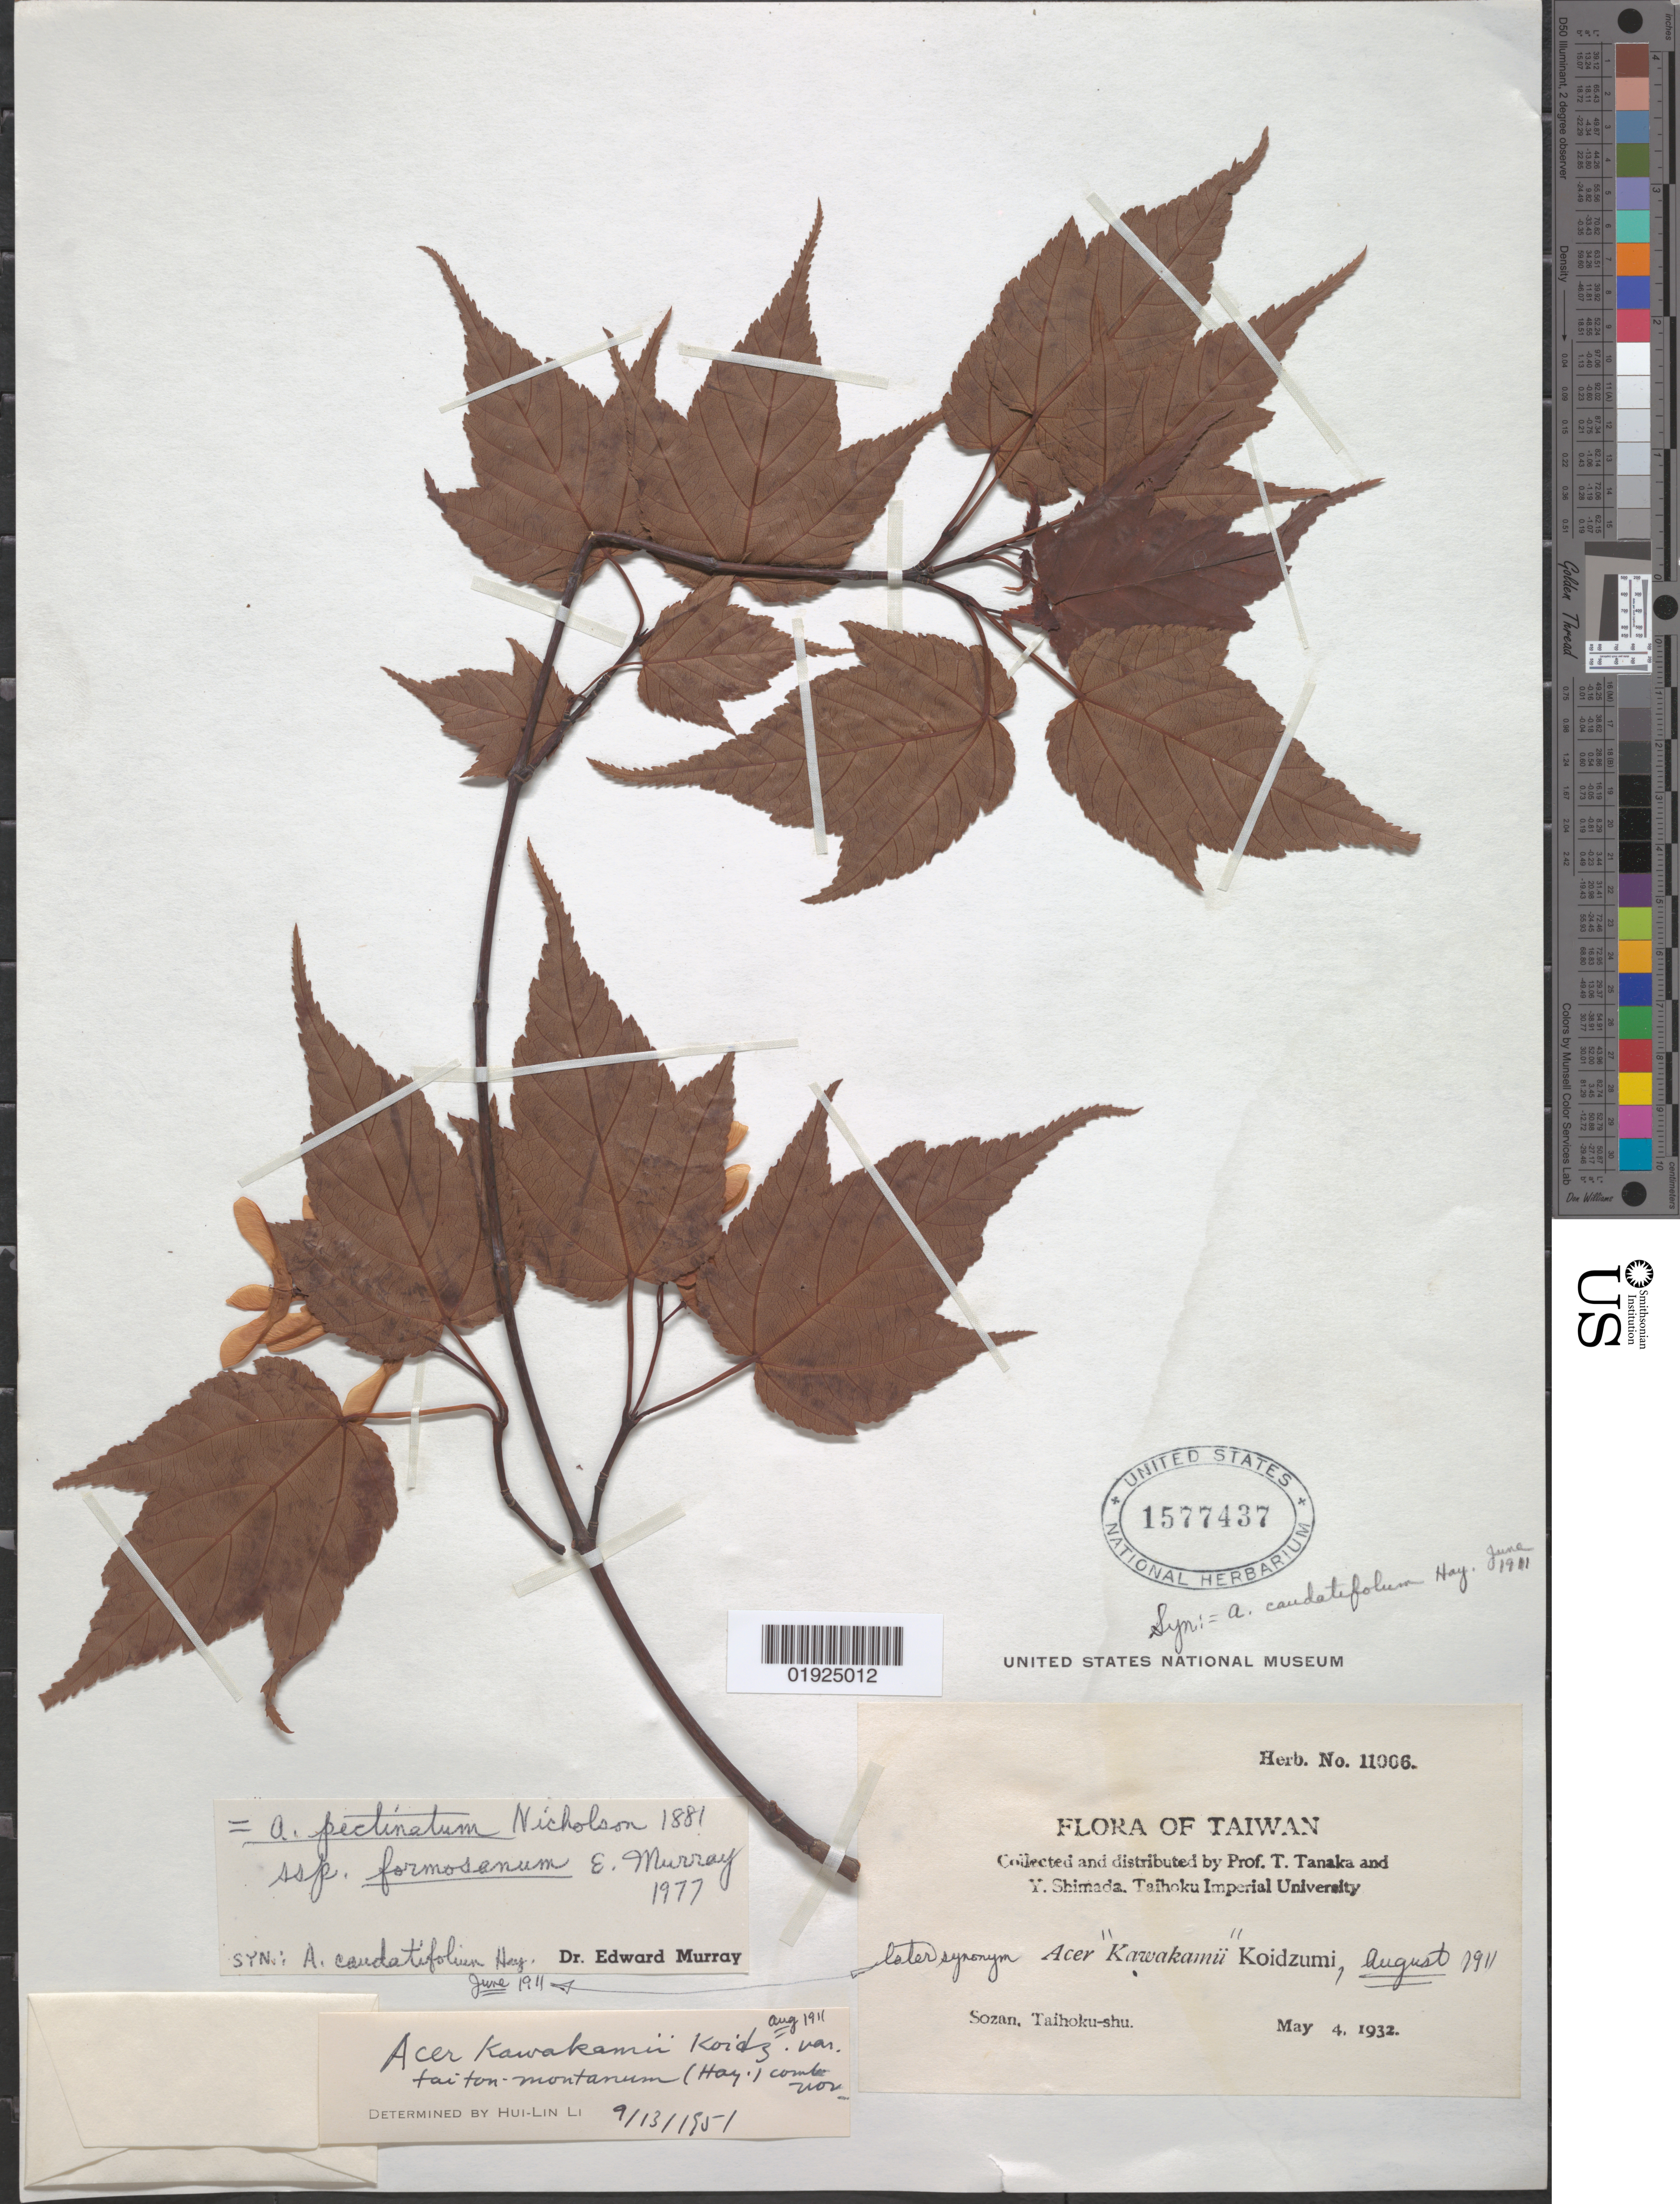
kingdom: Plantae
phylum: Tracheophyta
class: Magnoliopsida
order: Sapindales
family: Sapindaceae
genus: Acer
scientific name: Acer pectinatum subsp. formosanum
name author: A.E. Murray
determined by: Murray, Edward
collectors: T. Tanaka & Y. Shimada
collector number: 11006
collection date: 1932-05-04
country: Taiwan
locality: Sozan, Taihoku-shu [Taipei?]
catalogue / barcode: US 1577437